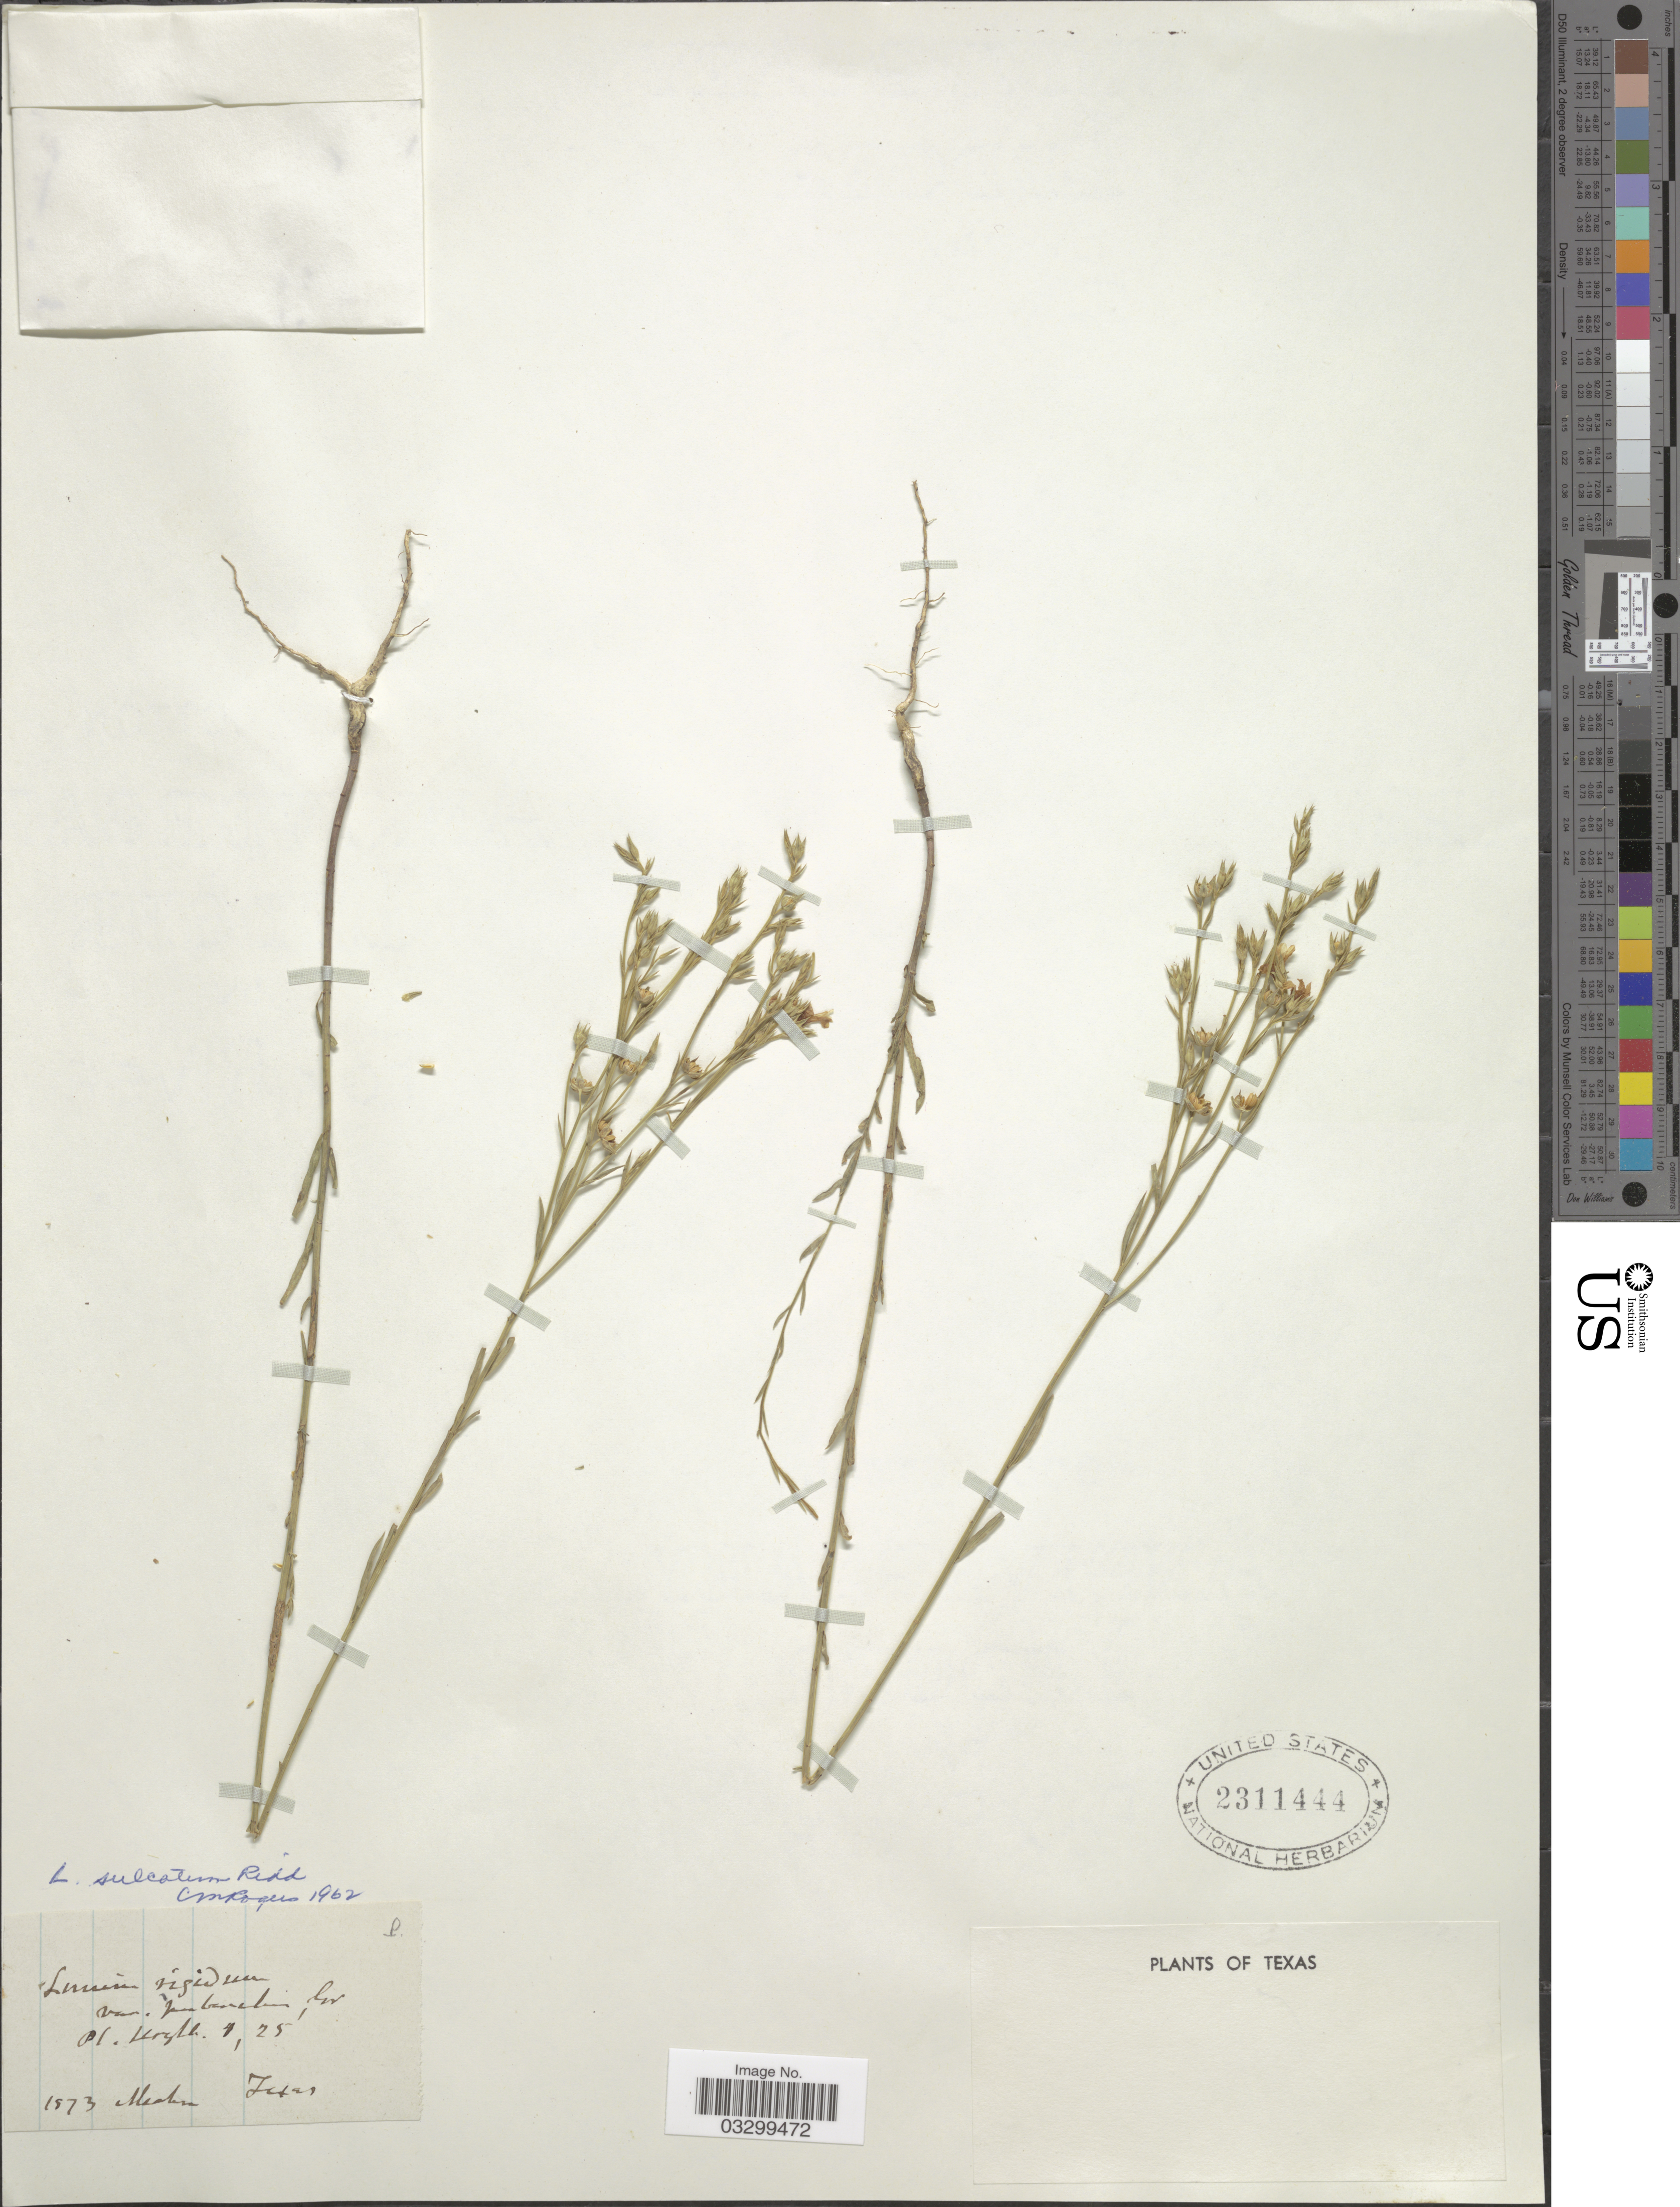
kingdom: Plantae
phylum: Tracheophyta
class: Magnoliopsida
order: Malpighiales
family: Linaceae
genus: Linum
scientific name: Linum sulcatum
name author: Riddell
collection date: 1973-03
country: United States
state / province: Texas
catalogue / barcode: US 2311444